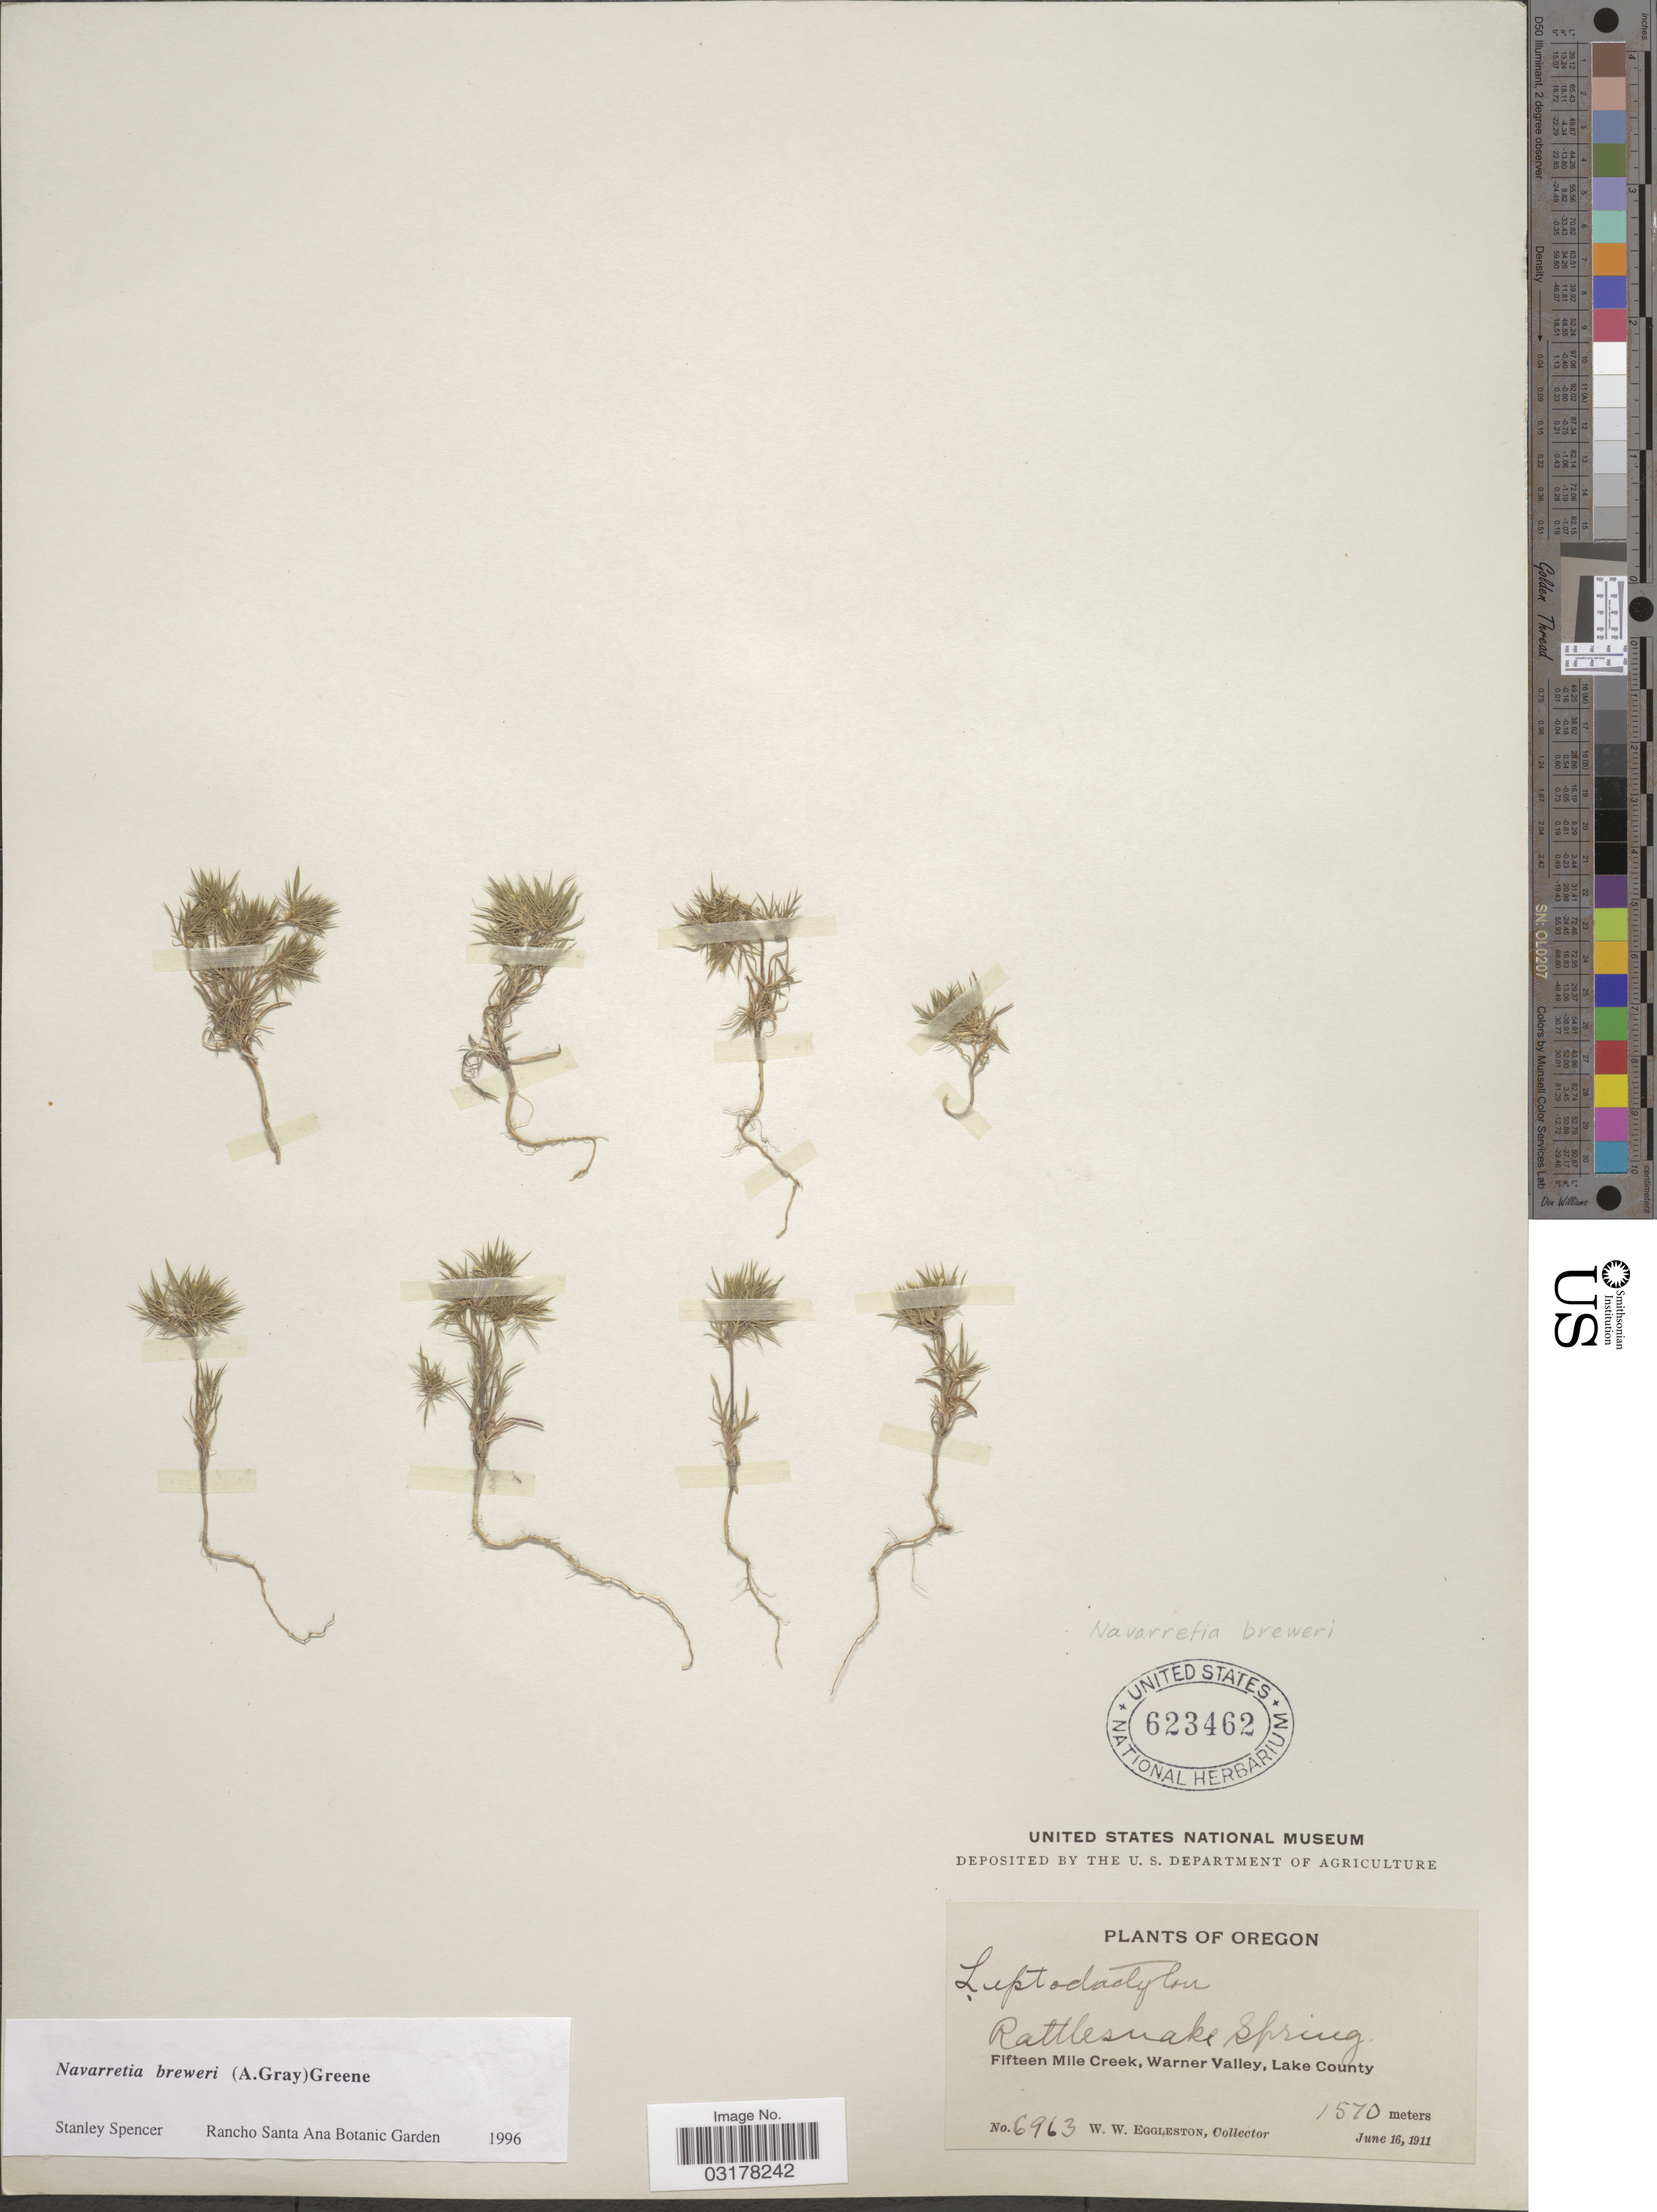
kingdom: Plantae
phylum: Tracheophyta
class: Magnoliopsida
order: Ericales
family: Polemoniaceae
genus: Navarretia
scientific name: Navarretia breweri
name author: (A. Gray) Greene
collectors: W. W. Eggleston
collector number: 6963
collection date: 1911-06-16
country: United States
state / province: Oregon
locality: Rattlesnake Spring. Fifteen Mile Creek, Warner Valley, Lake County.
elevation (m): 1570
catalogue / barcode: US 623462